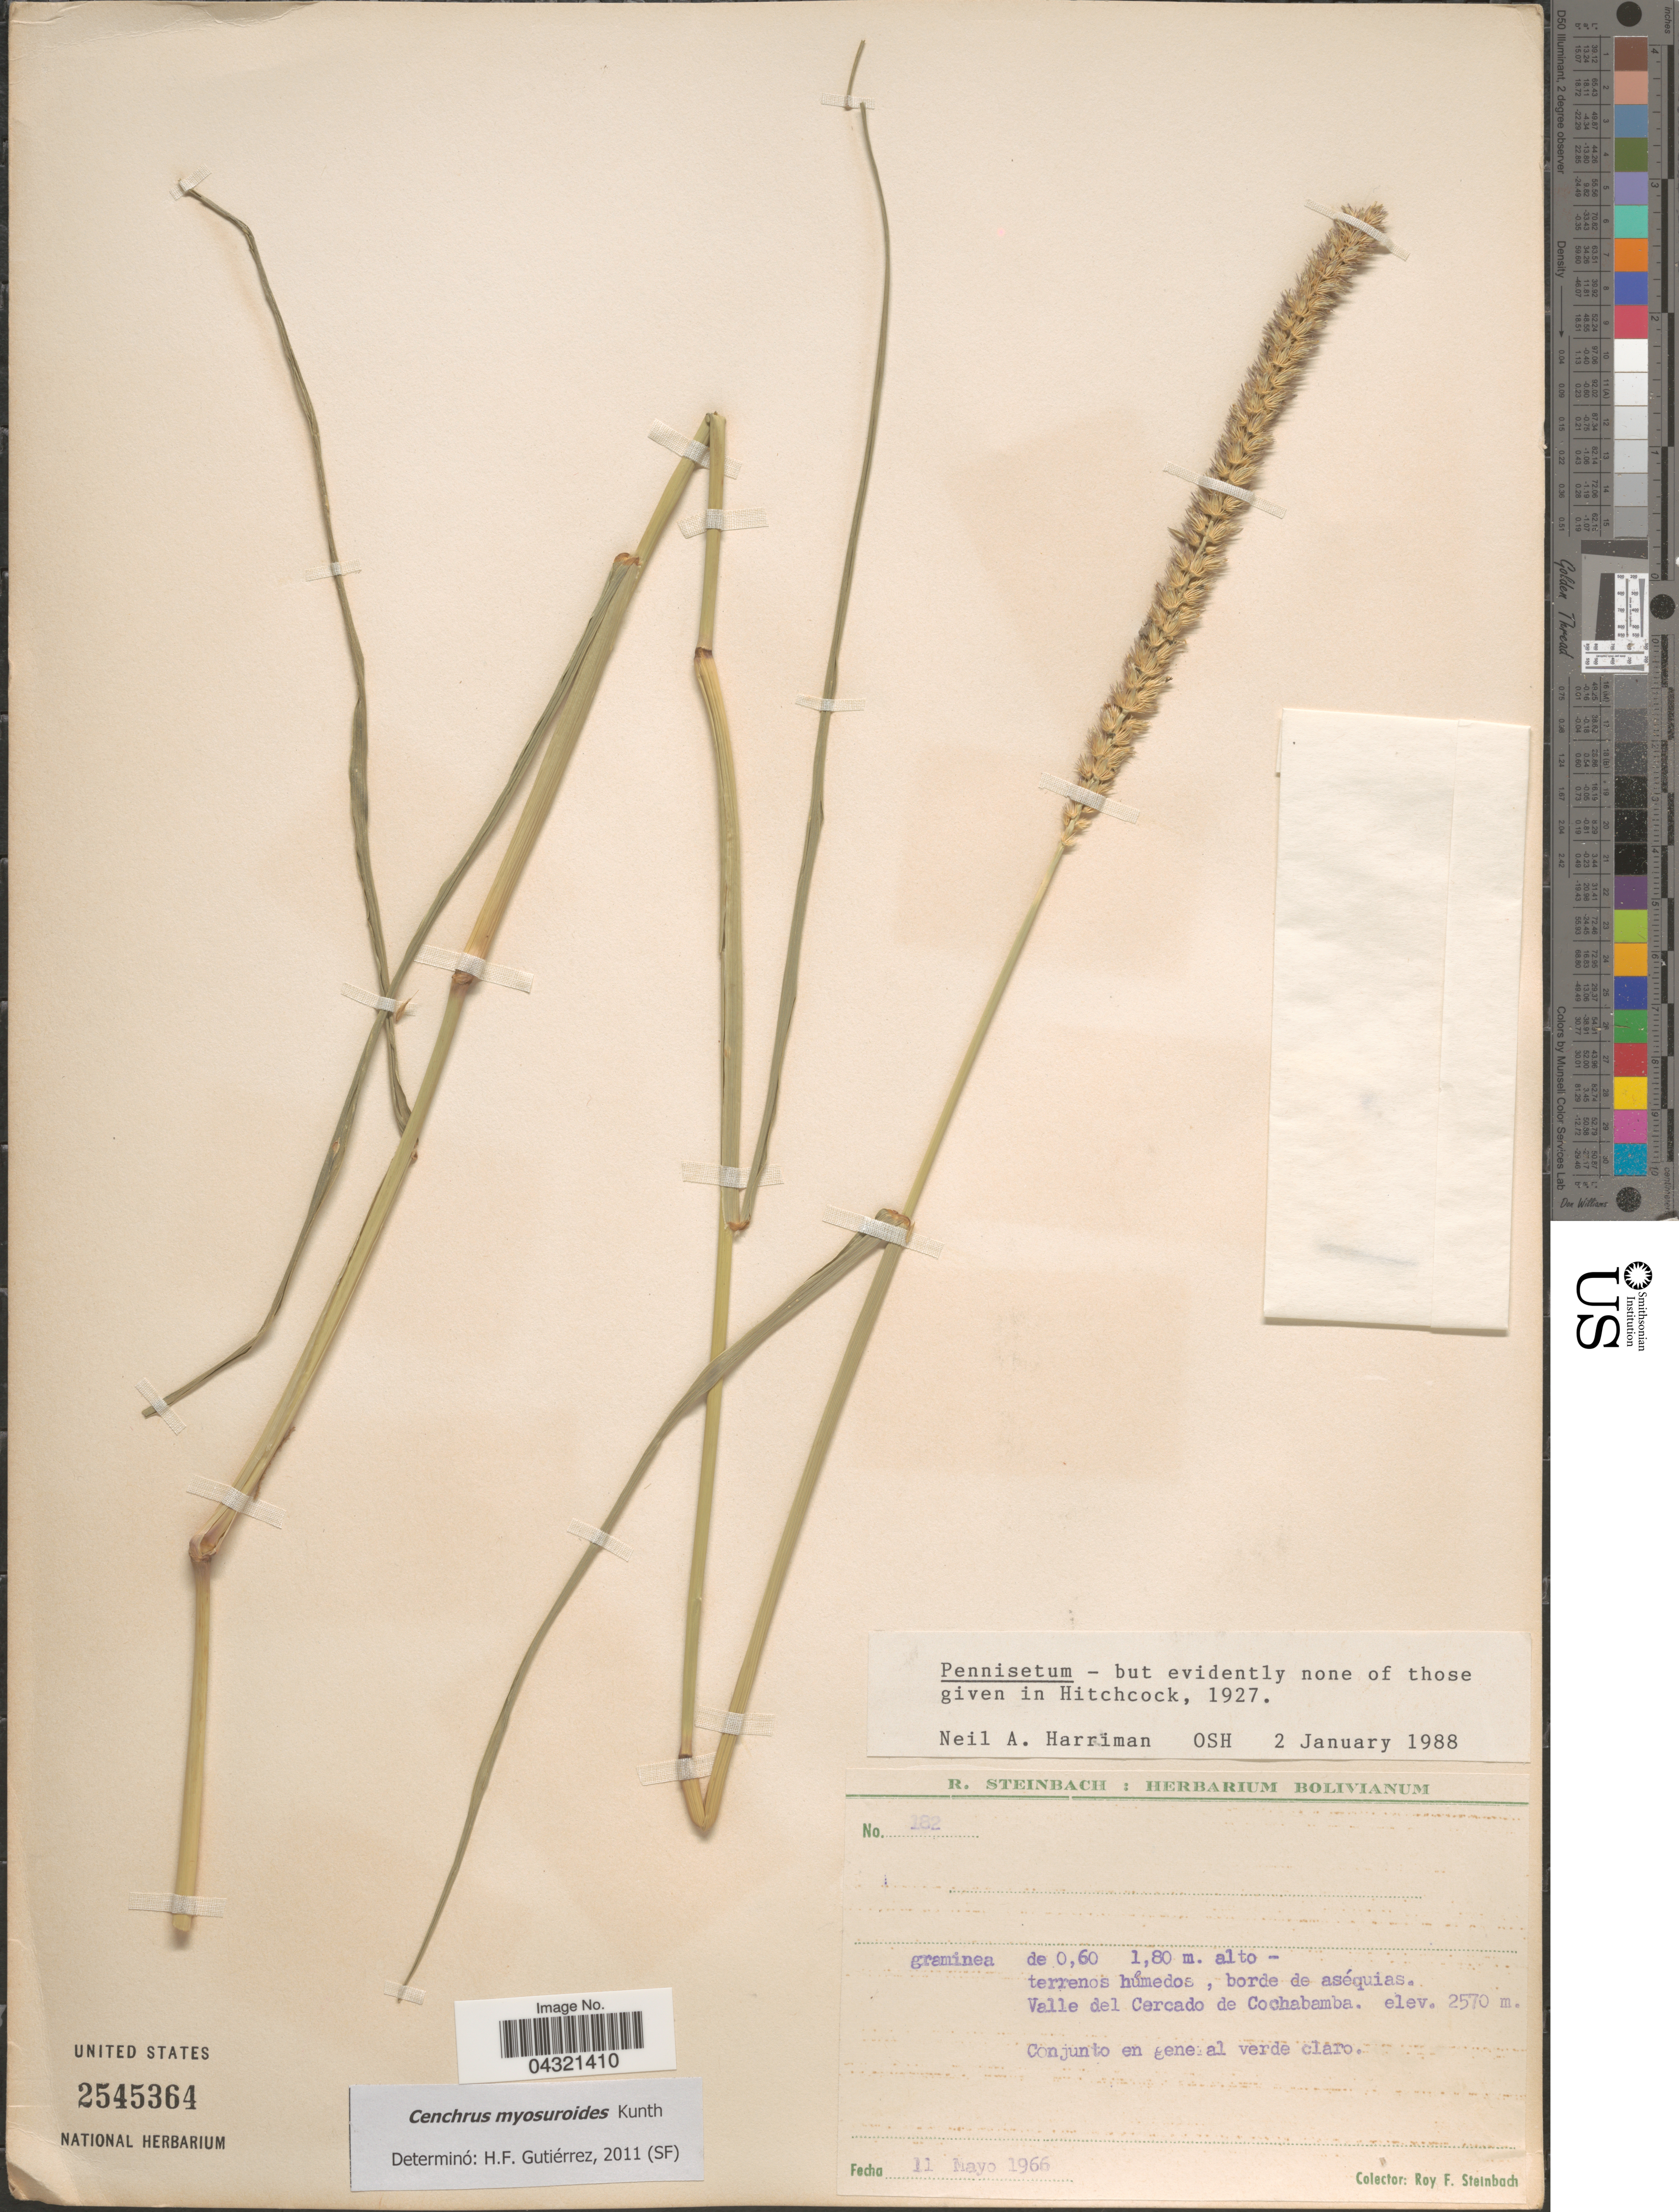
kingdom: Plantae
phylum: Tracheophyta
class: Liliopsida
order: Poales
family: Poaceae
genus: Cenchrus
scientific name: Cenchrus myosuroides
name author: Kunth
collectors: R. F. Steinbach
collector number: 182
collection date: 1966-05-11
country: Bolivia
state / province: Cochabamba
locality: Valle del Cercado de Cochabamba.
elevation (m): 2570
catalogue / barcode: US 2545364